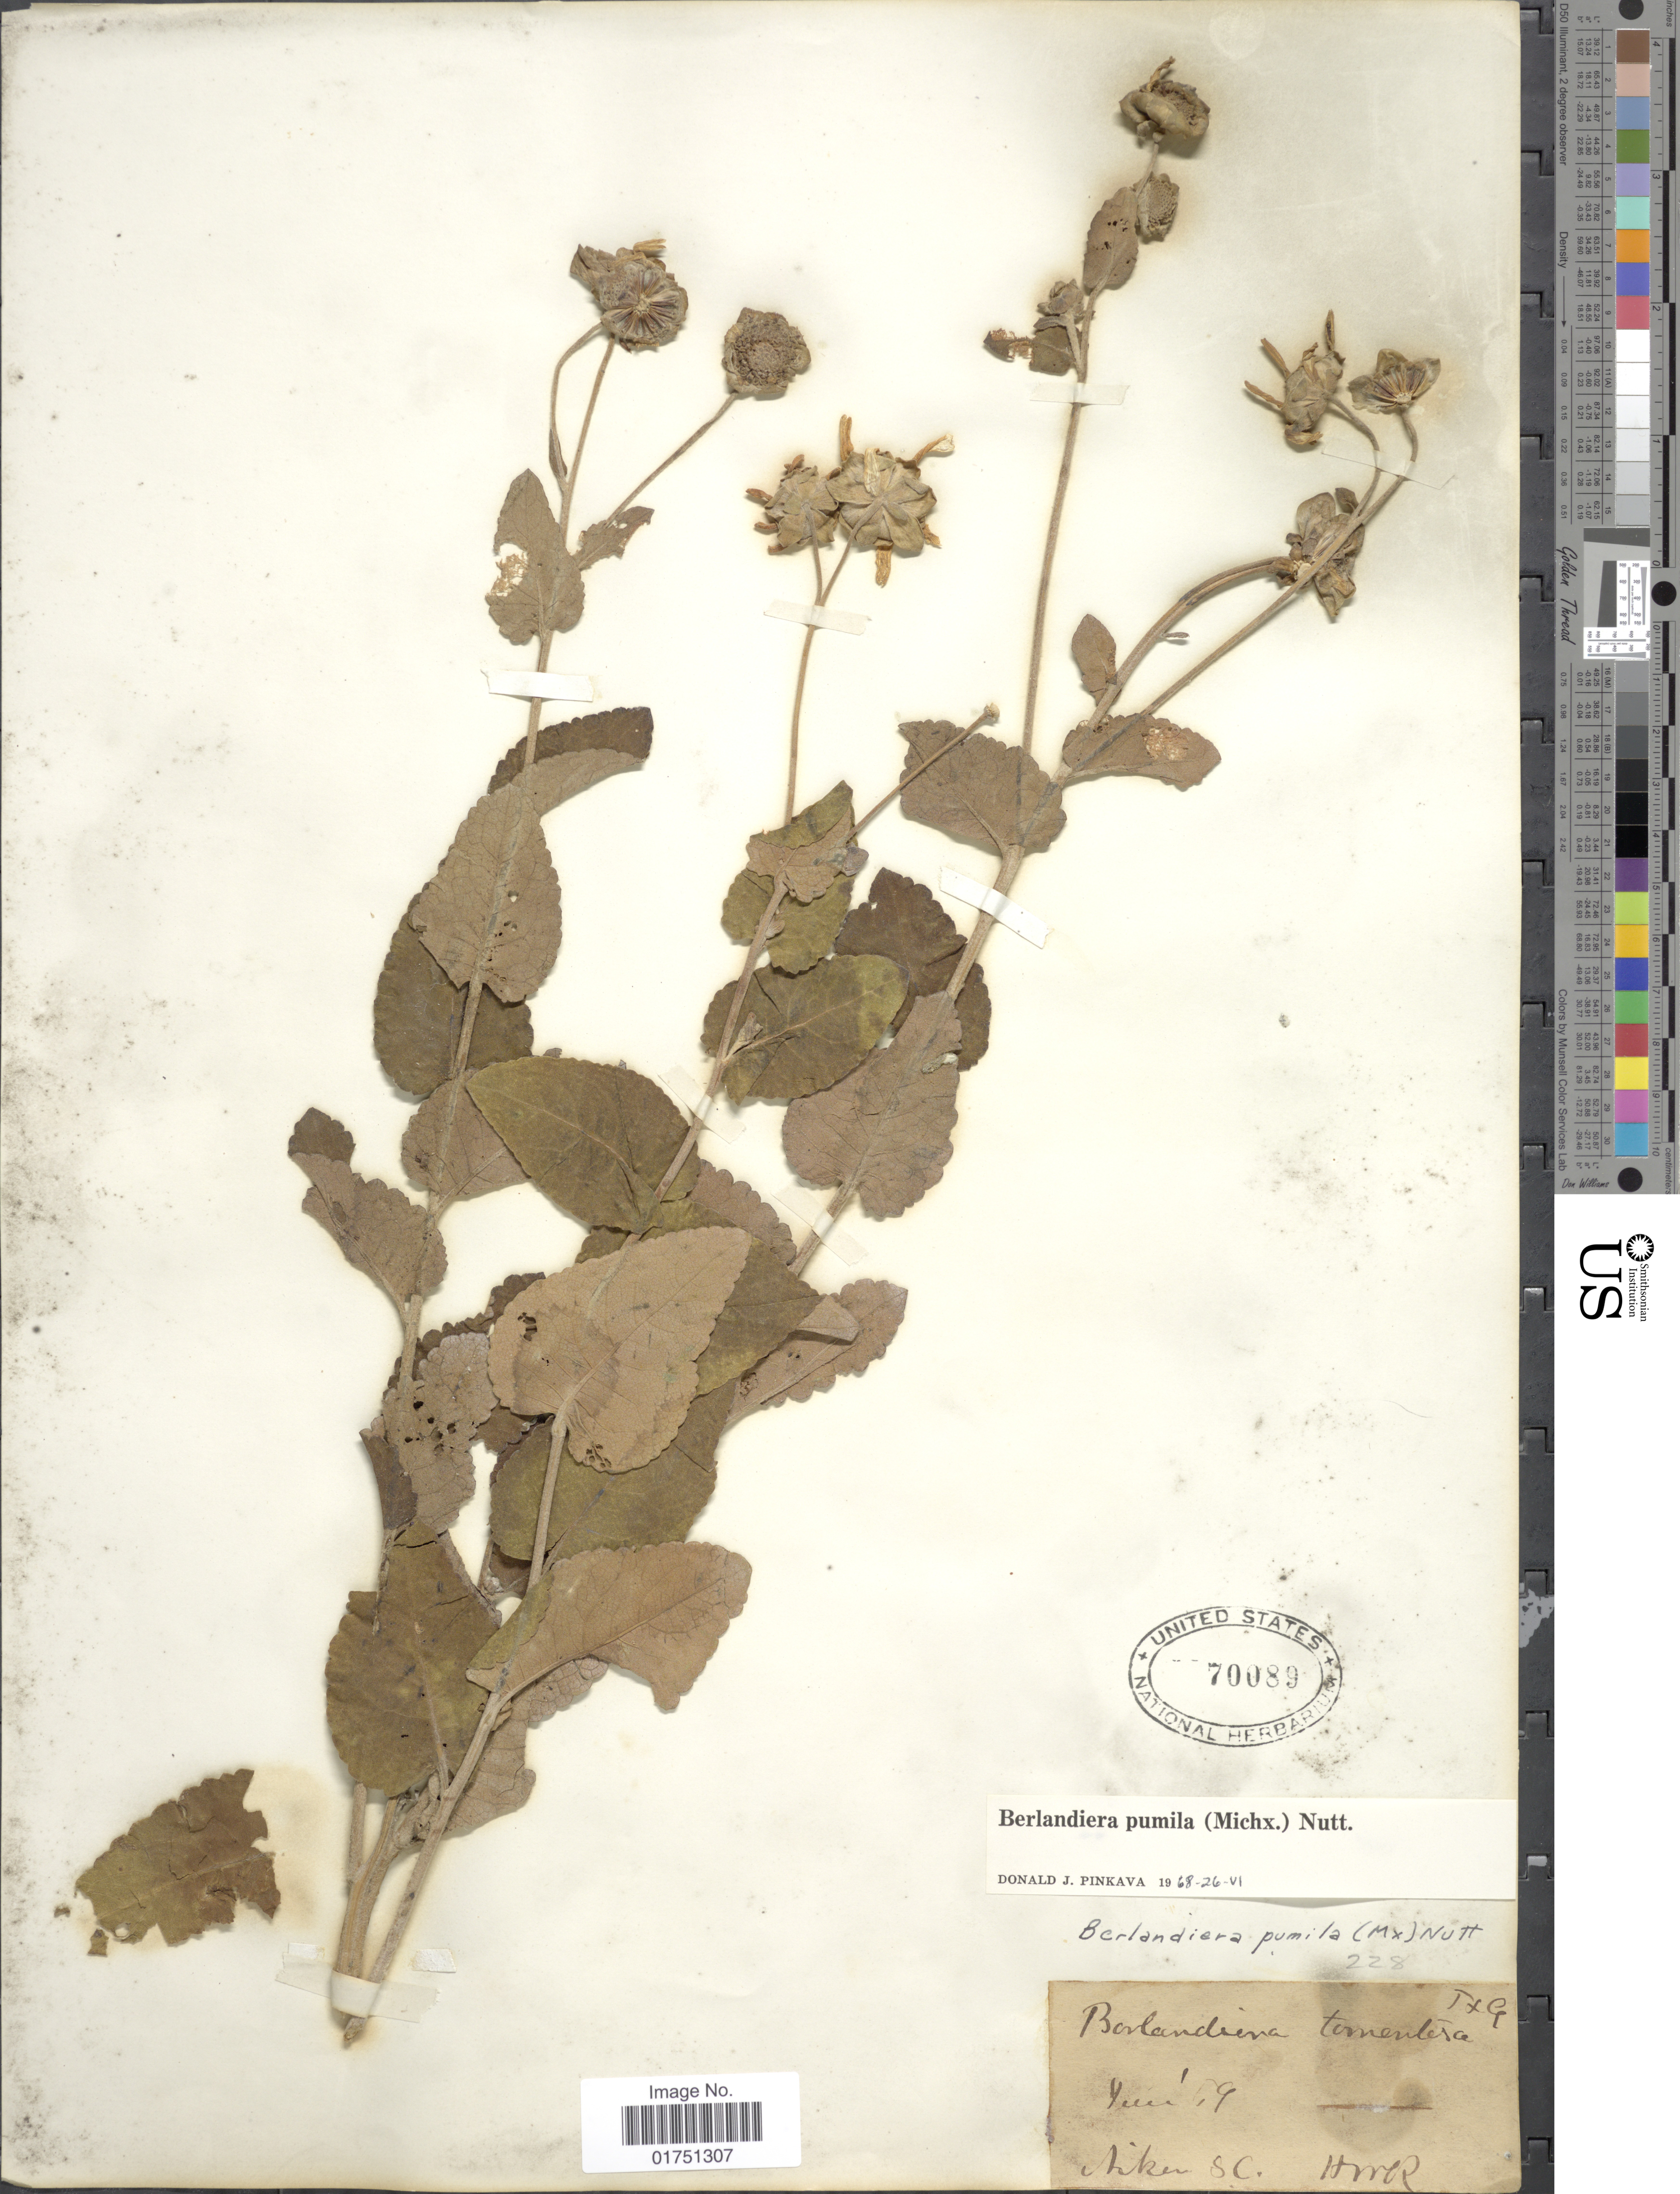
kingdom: Plantae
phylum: Tracheophyta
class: Magnoliopsida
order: Asterales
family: Asteraceae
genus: Berlandiera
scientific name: Berlandiera pumila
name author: (Michx.) Nutt.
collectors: H. W. R.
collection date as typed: Transcribed d/m/y: /6/59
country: United States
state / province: South Carolina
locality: Aiken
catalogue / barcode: US 70089